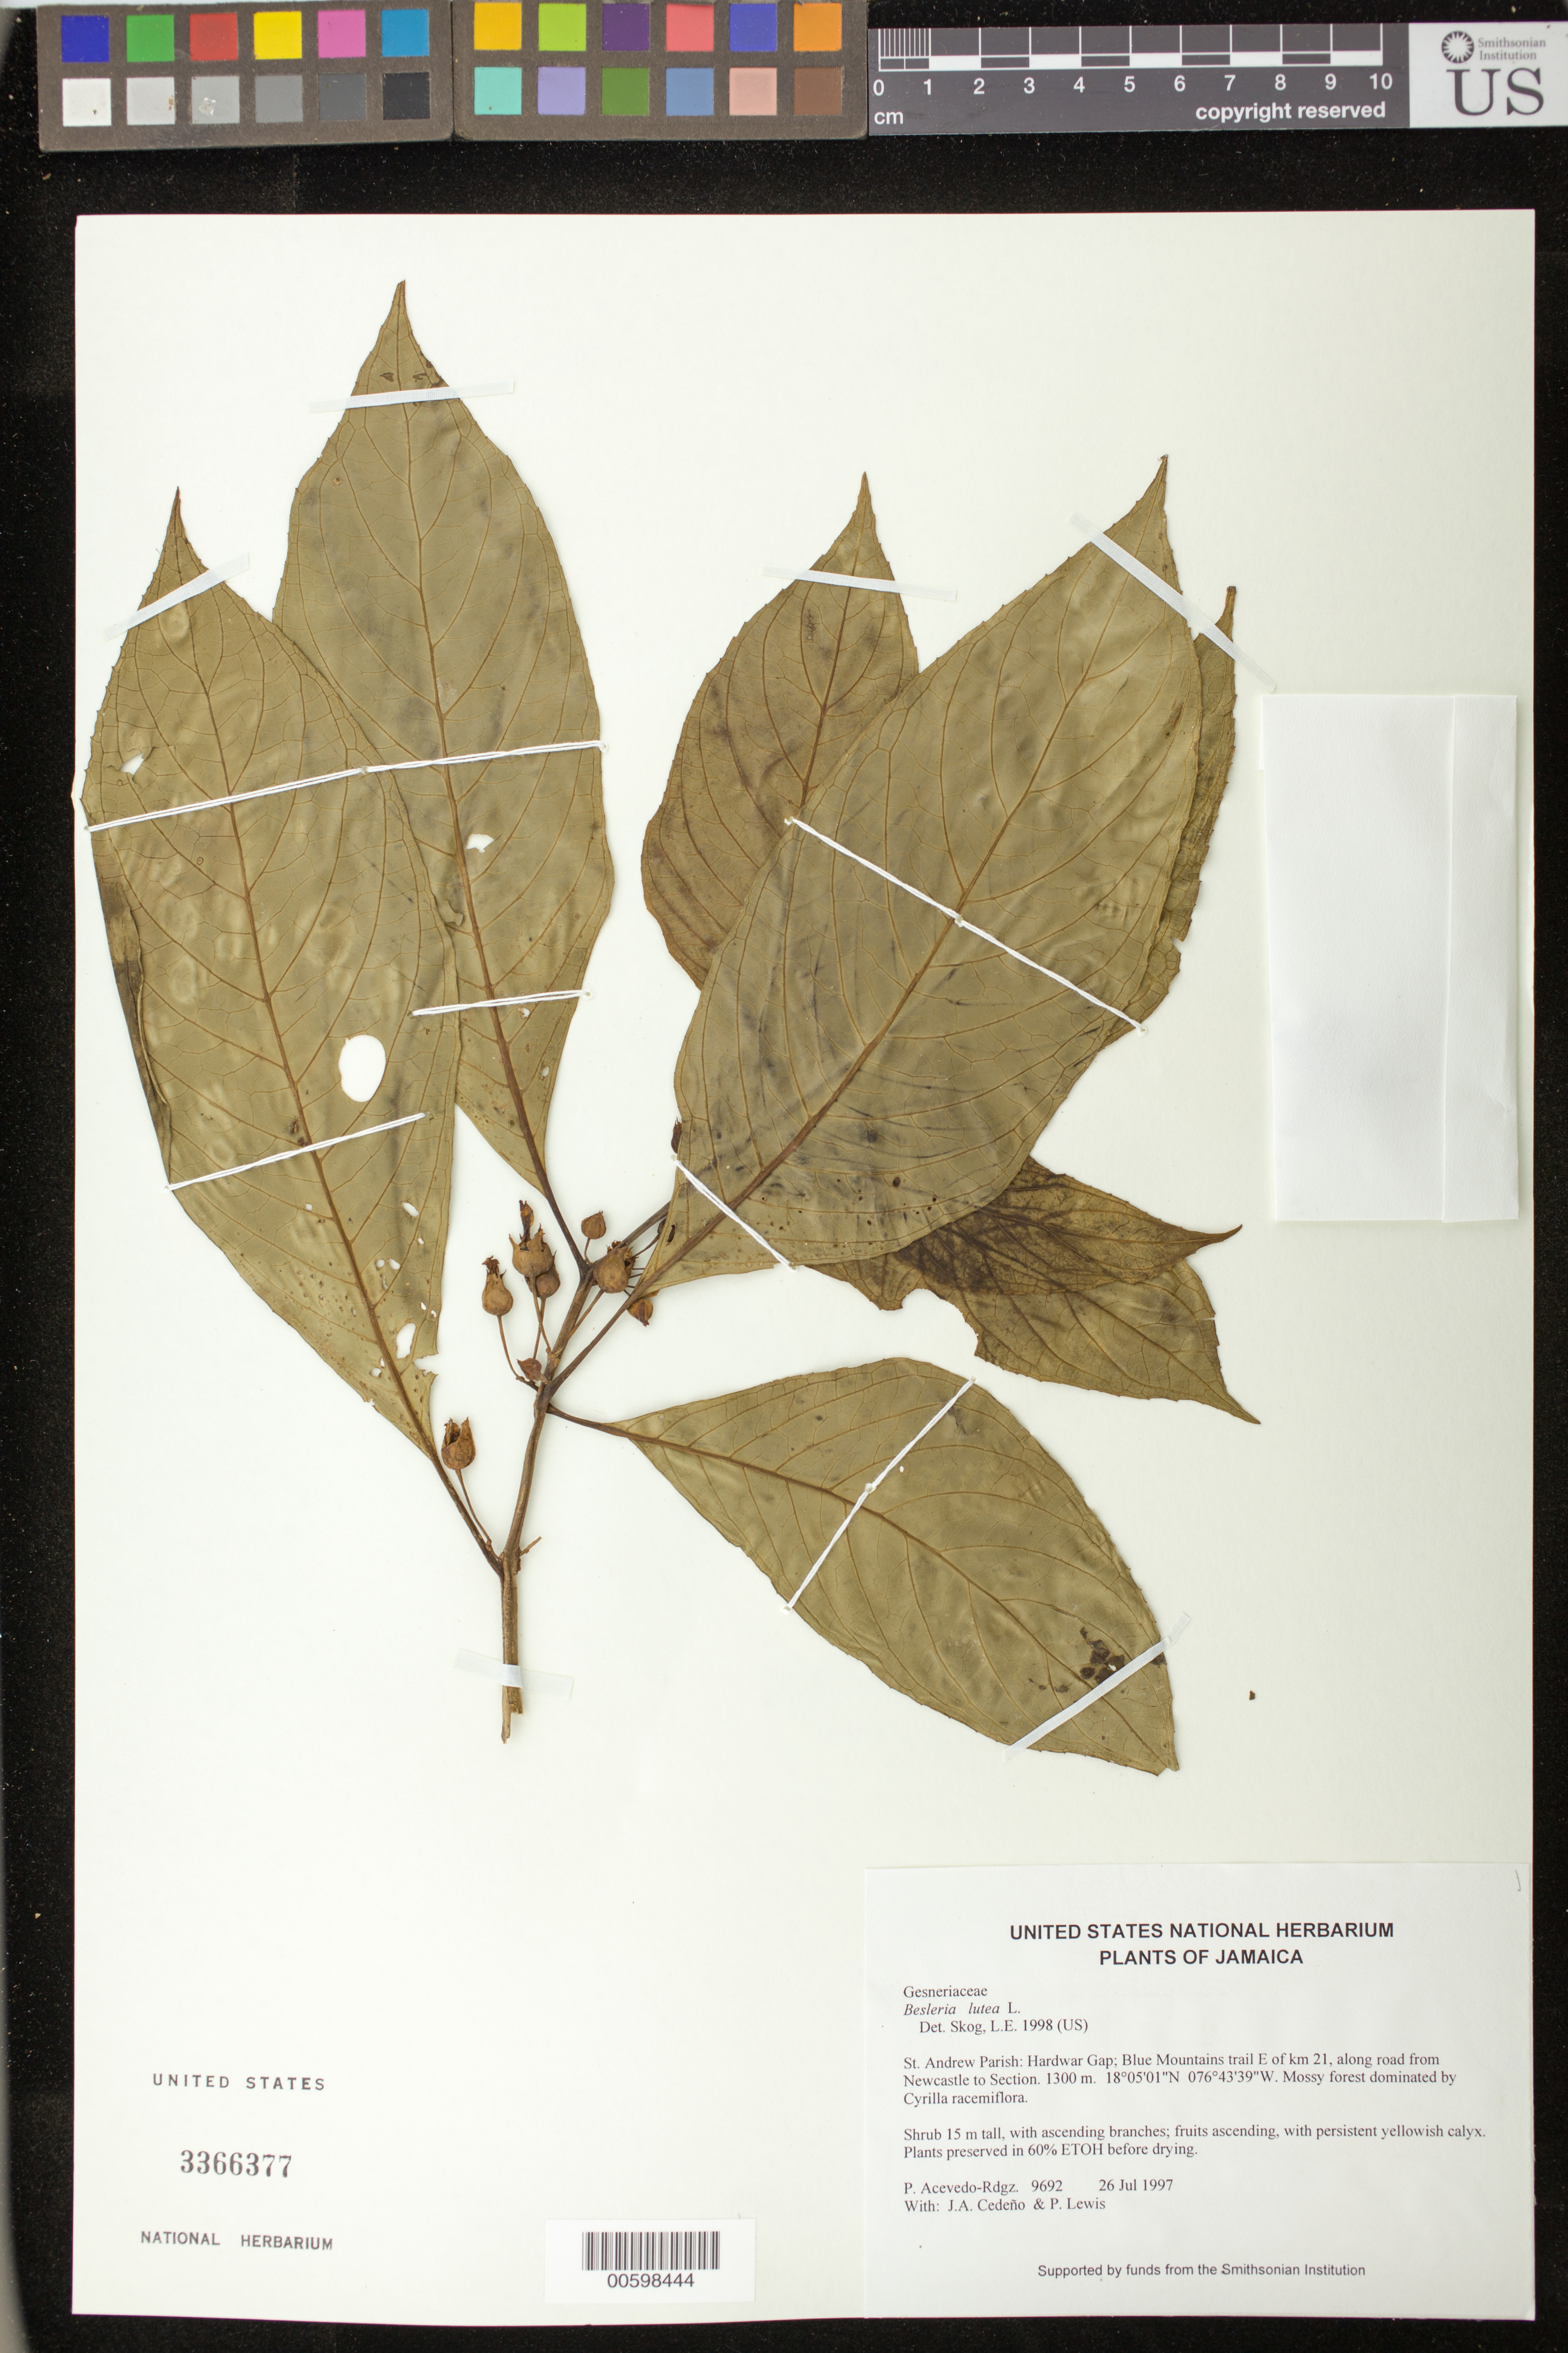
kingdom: Plantae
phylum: Tracheophyta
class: Magnoliopsida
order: Lamiales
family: Gesneriaceae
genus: Besleria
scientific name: Besleria lutea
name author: L.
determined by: Skog, Laurence E.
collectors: P. Acevedo-Rodr., J. A. Cedeño M. & P. Lewis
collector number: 9692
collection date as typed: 26 Jul 1997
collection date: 1997-07-26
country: Jamaica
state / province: Saint Andrew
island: Jamaica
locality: Hardwar Gap; Blue Mountains trail E of km 21, along road from Newcastle to Section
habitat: Mossy forest dominated by Cyrilla racemiflora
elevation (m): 1300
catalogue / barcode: US 3366377